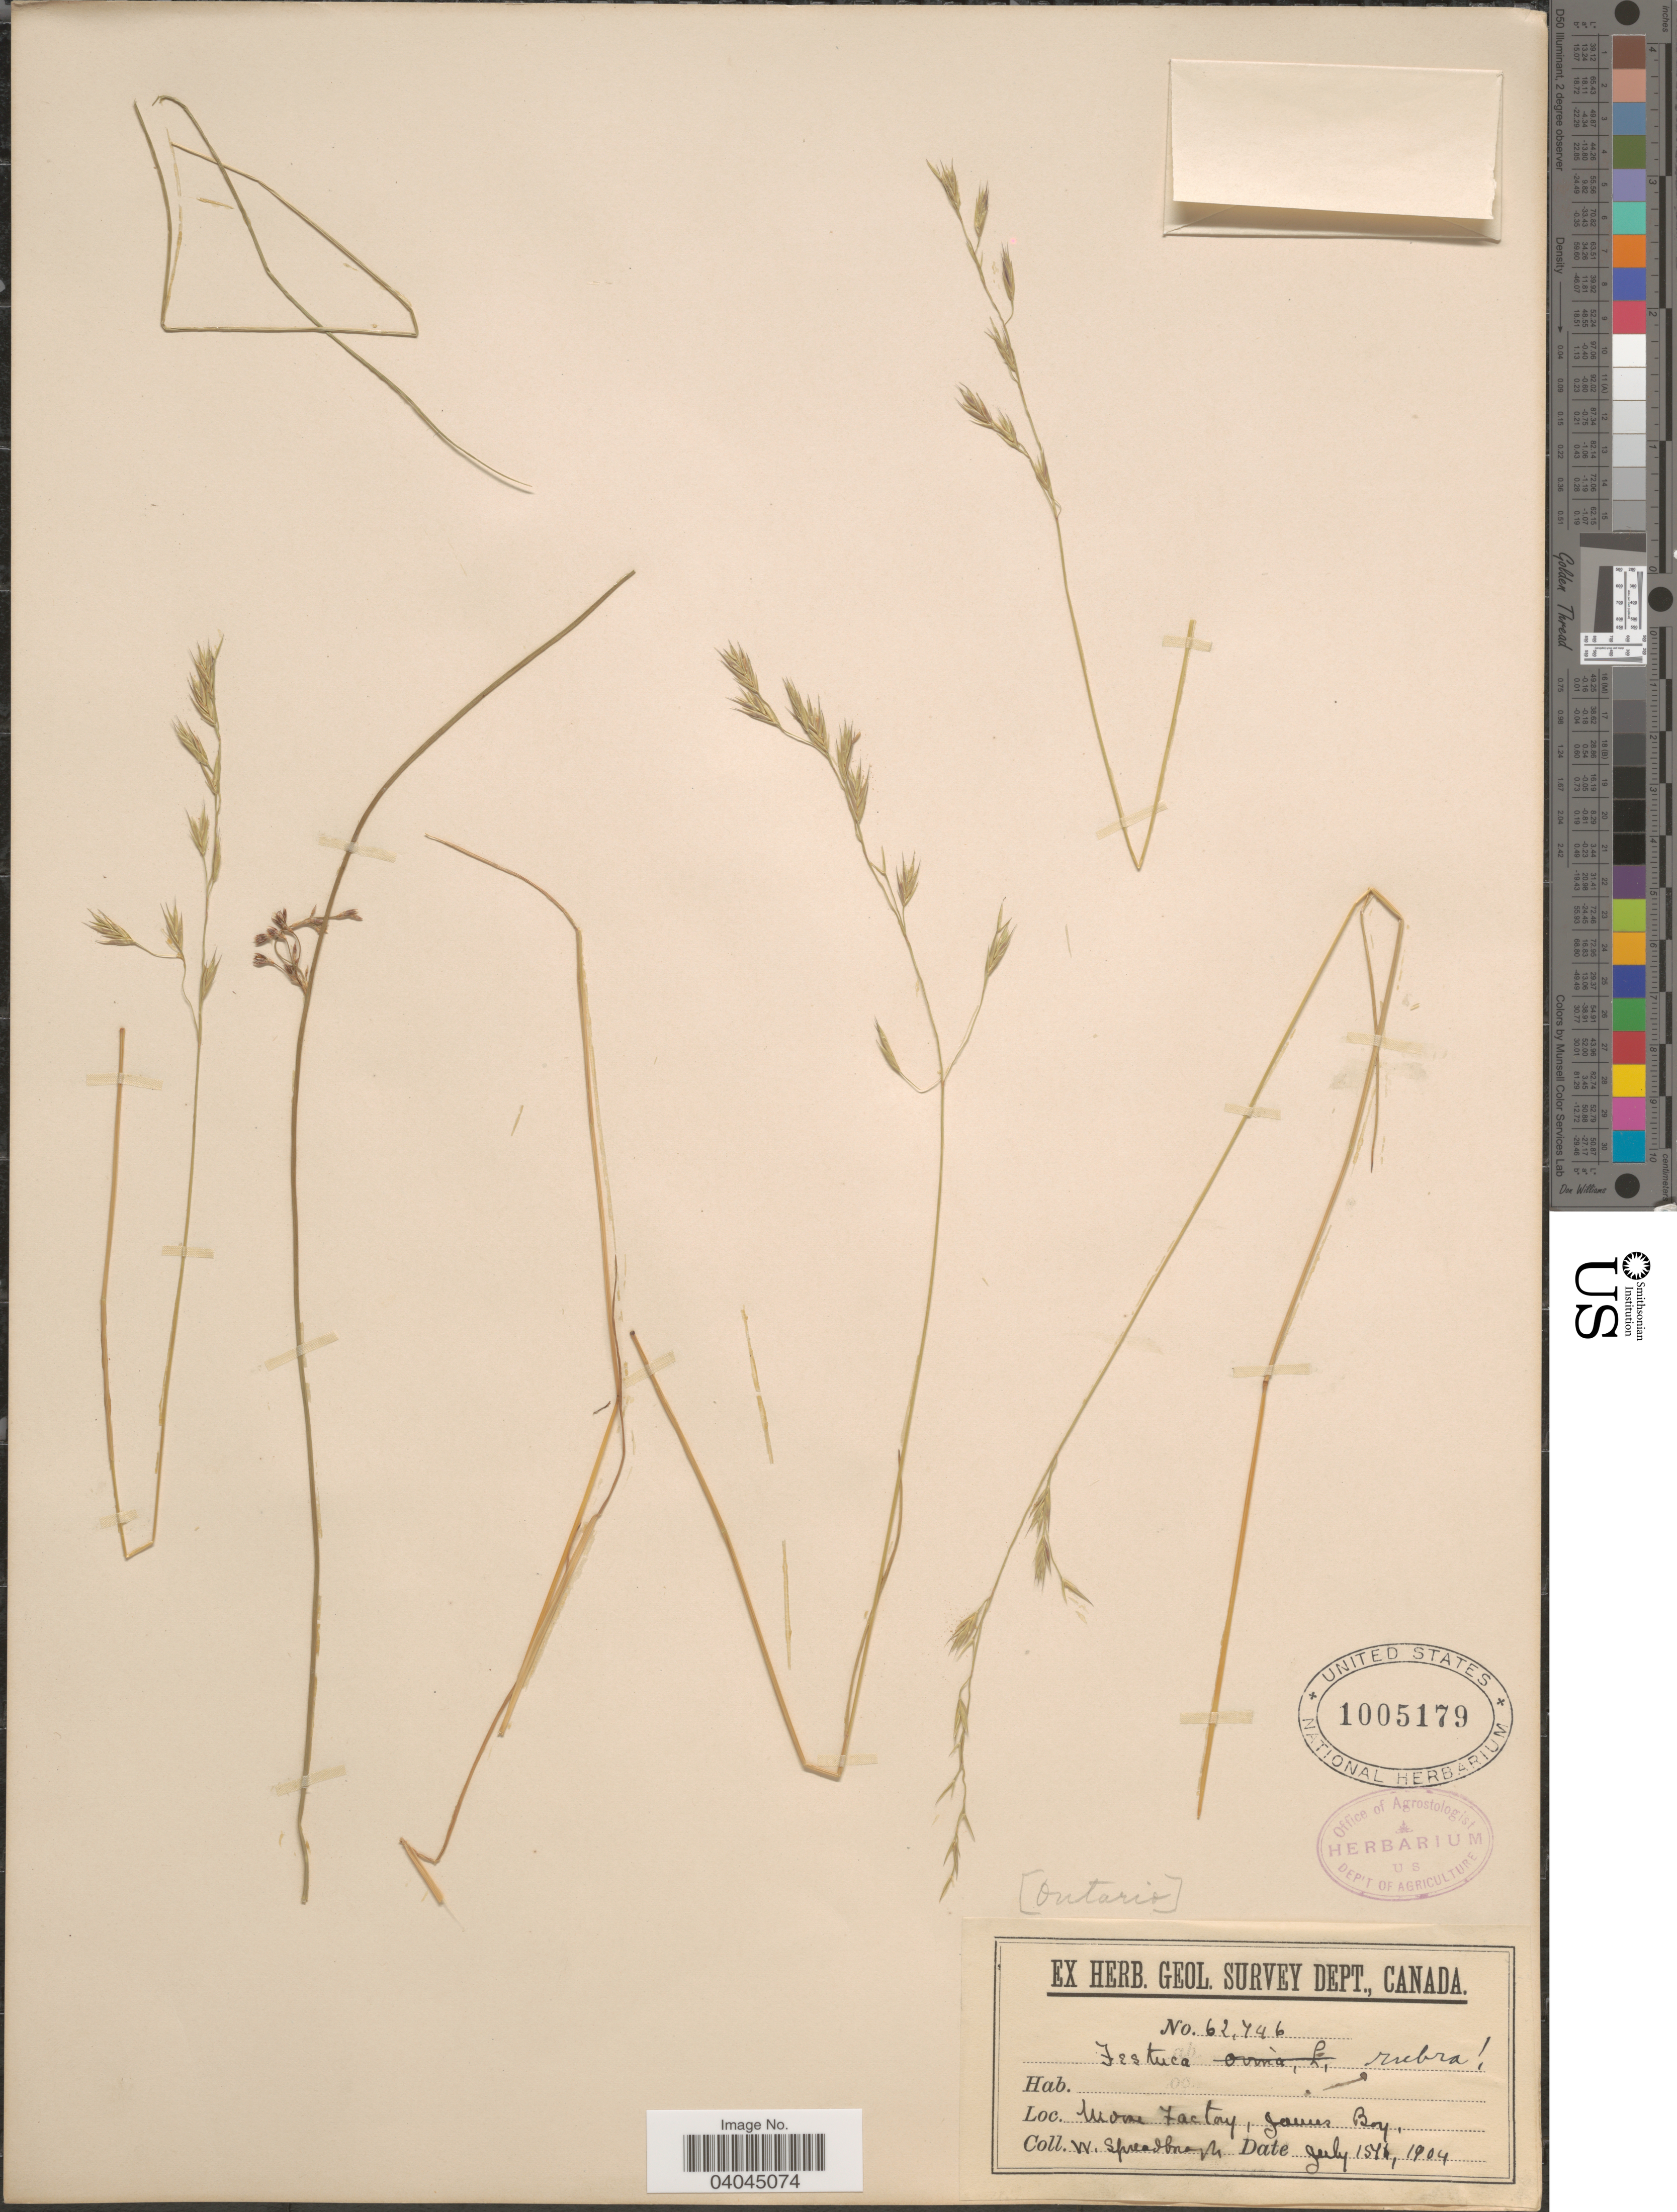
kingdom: Plantae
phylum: Tracheophyta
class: Liliopsida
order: Poales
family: Poaceae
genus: Festuca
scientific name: Festuca rubra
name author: L.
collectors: W. Spreadborough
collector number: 62746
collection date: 1904-07-15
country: Canada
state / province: Ontario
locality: Moose Factory, James Bay.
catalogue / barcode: US 1005179